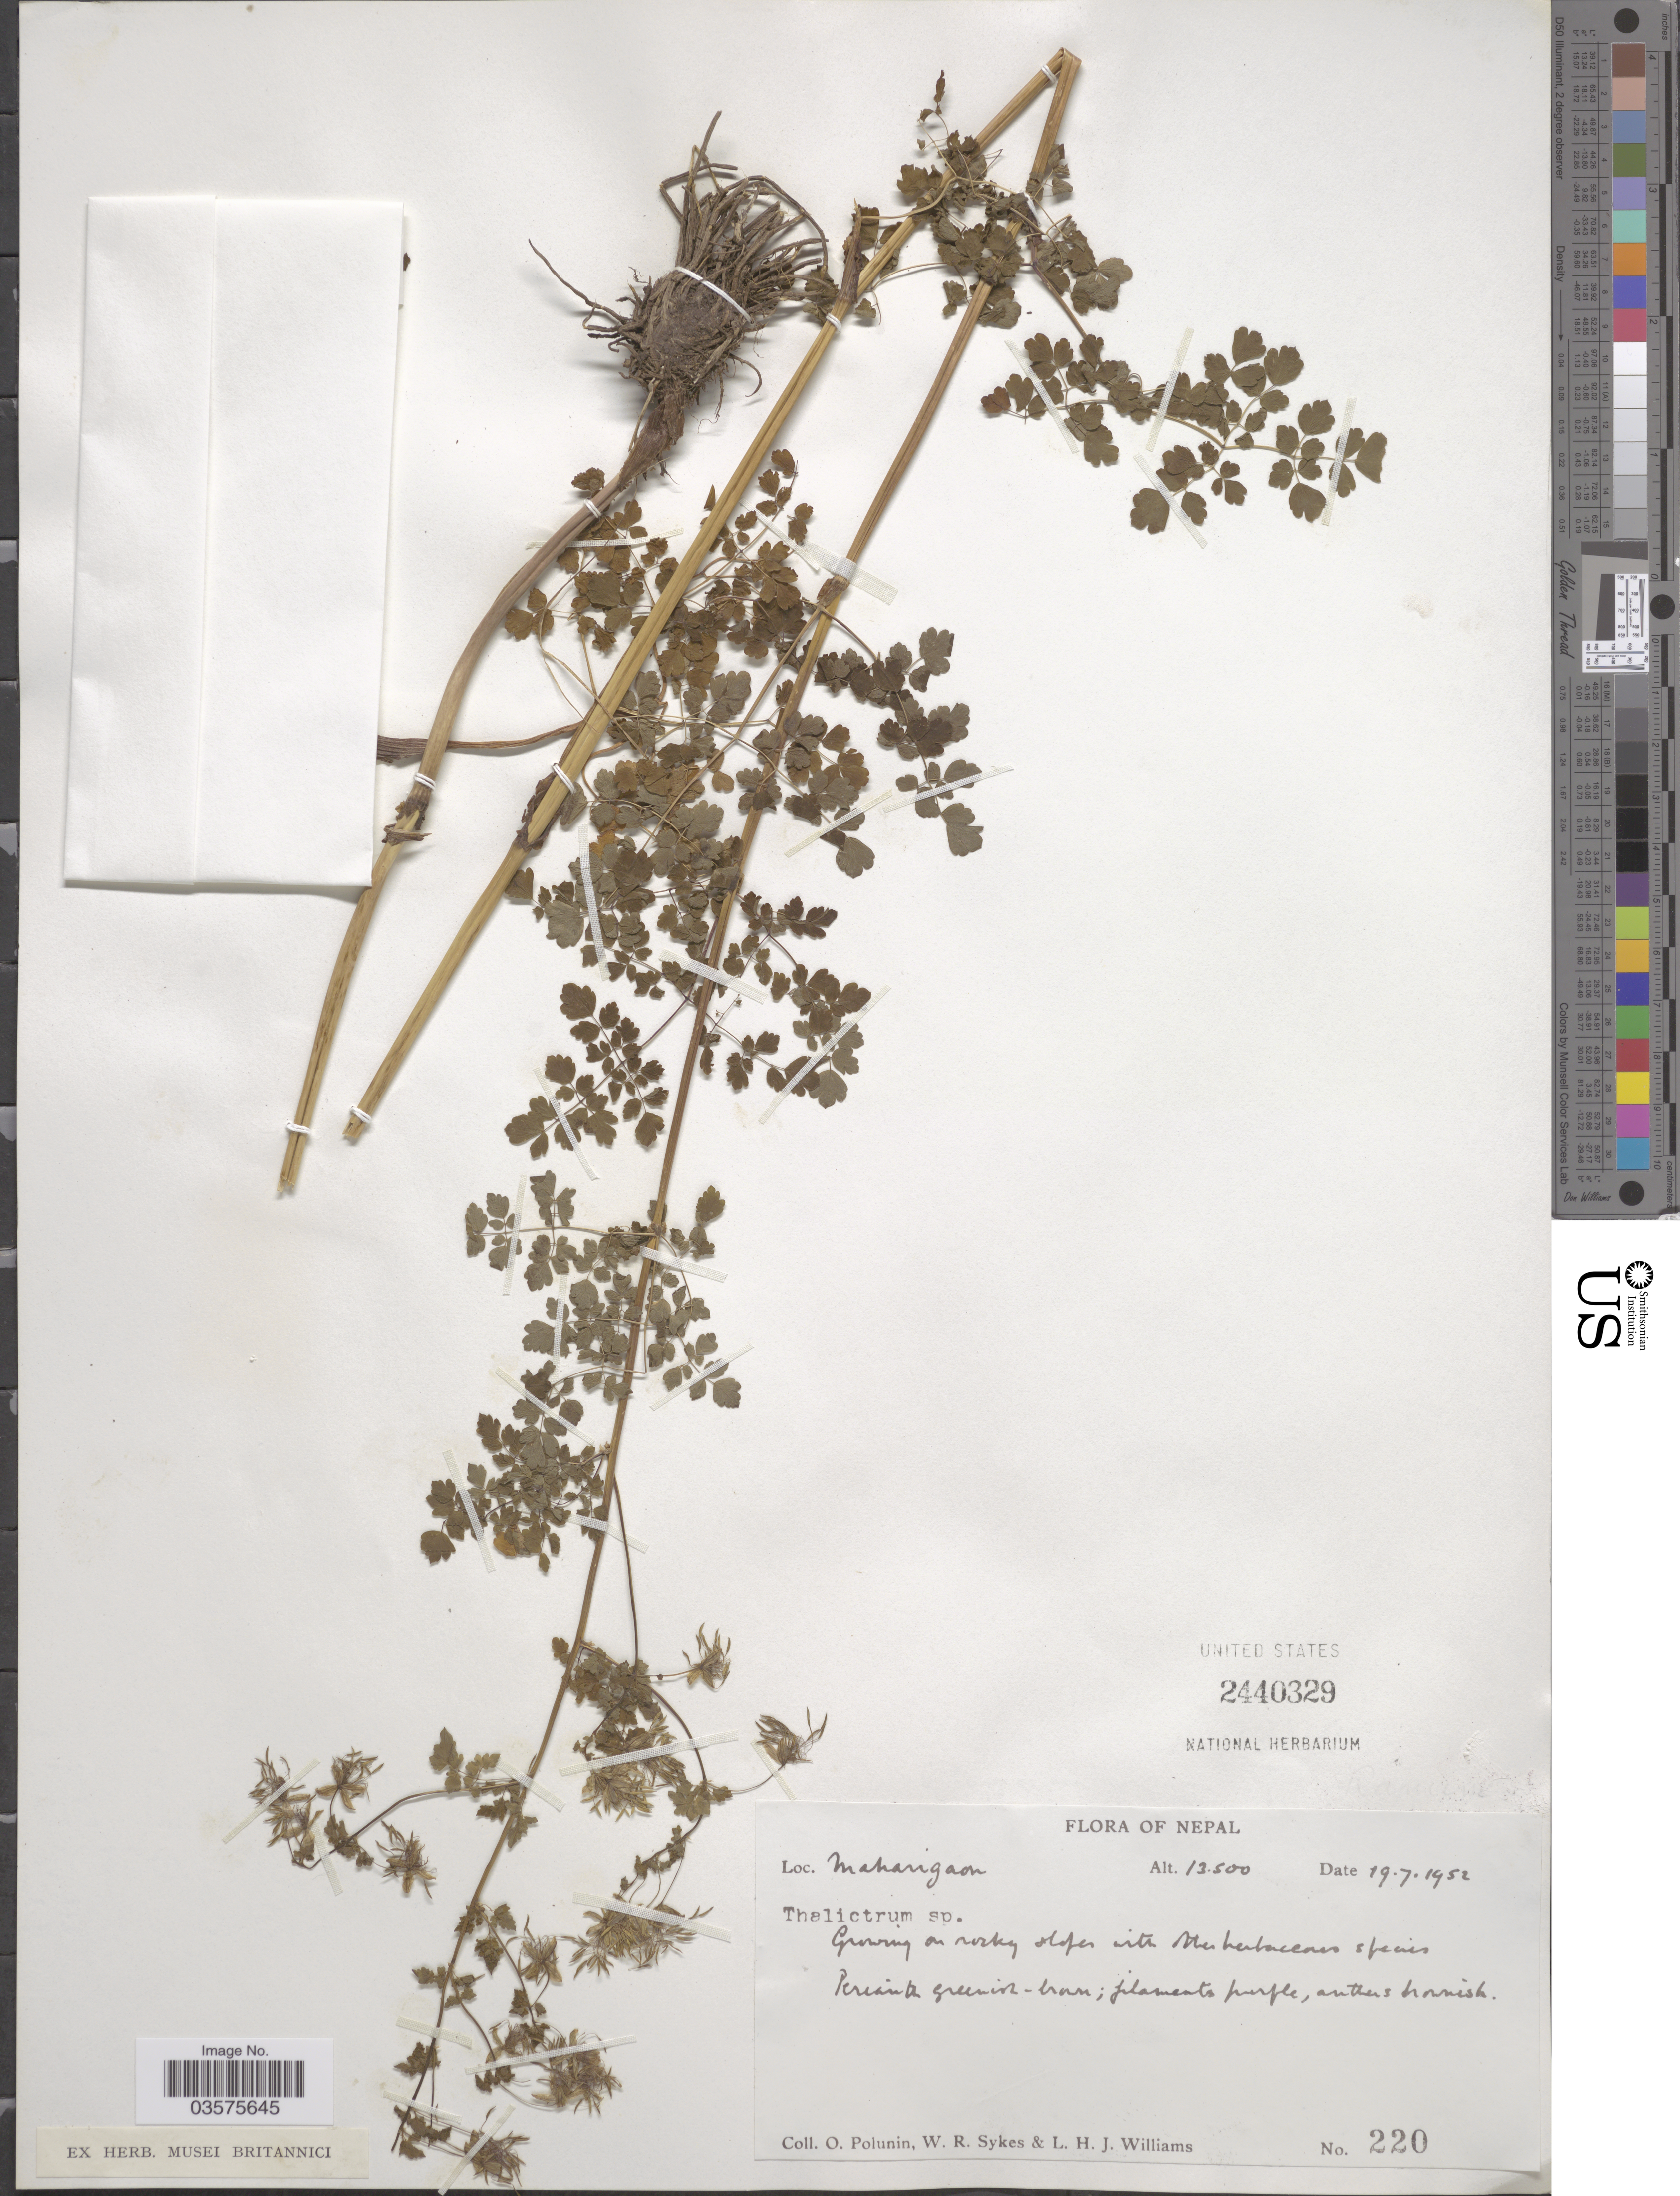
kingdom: Plantae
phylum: Tracheophyta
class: Magnoliopsida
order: Ranunculales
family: Ranunculaceae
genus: Thalictrum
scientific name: Thalictrum sp.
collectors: O. V. Polunin, W. R. Sykes & L. H. J. Williams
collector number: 220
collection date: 1952-07-19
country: Nepal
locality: Maharigaon.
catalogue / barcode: US 2440329